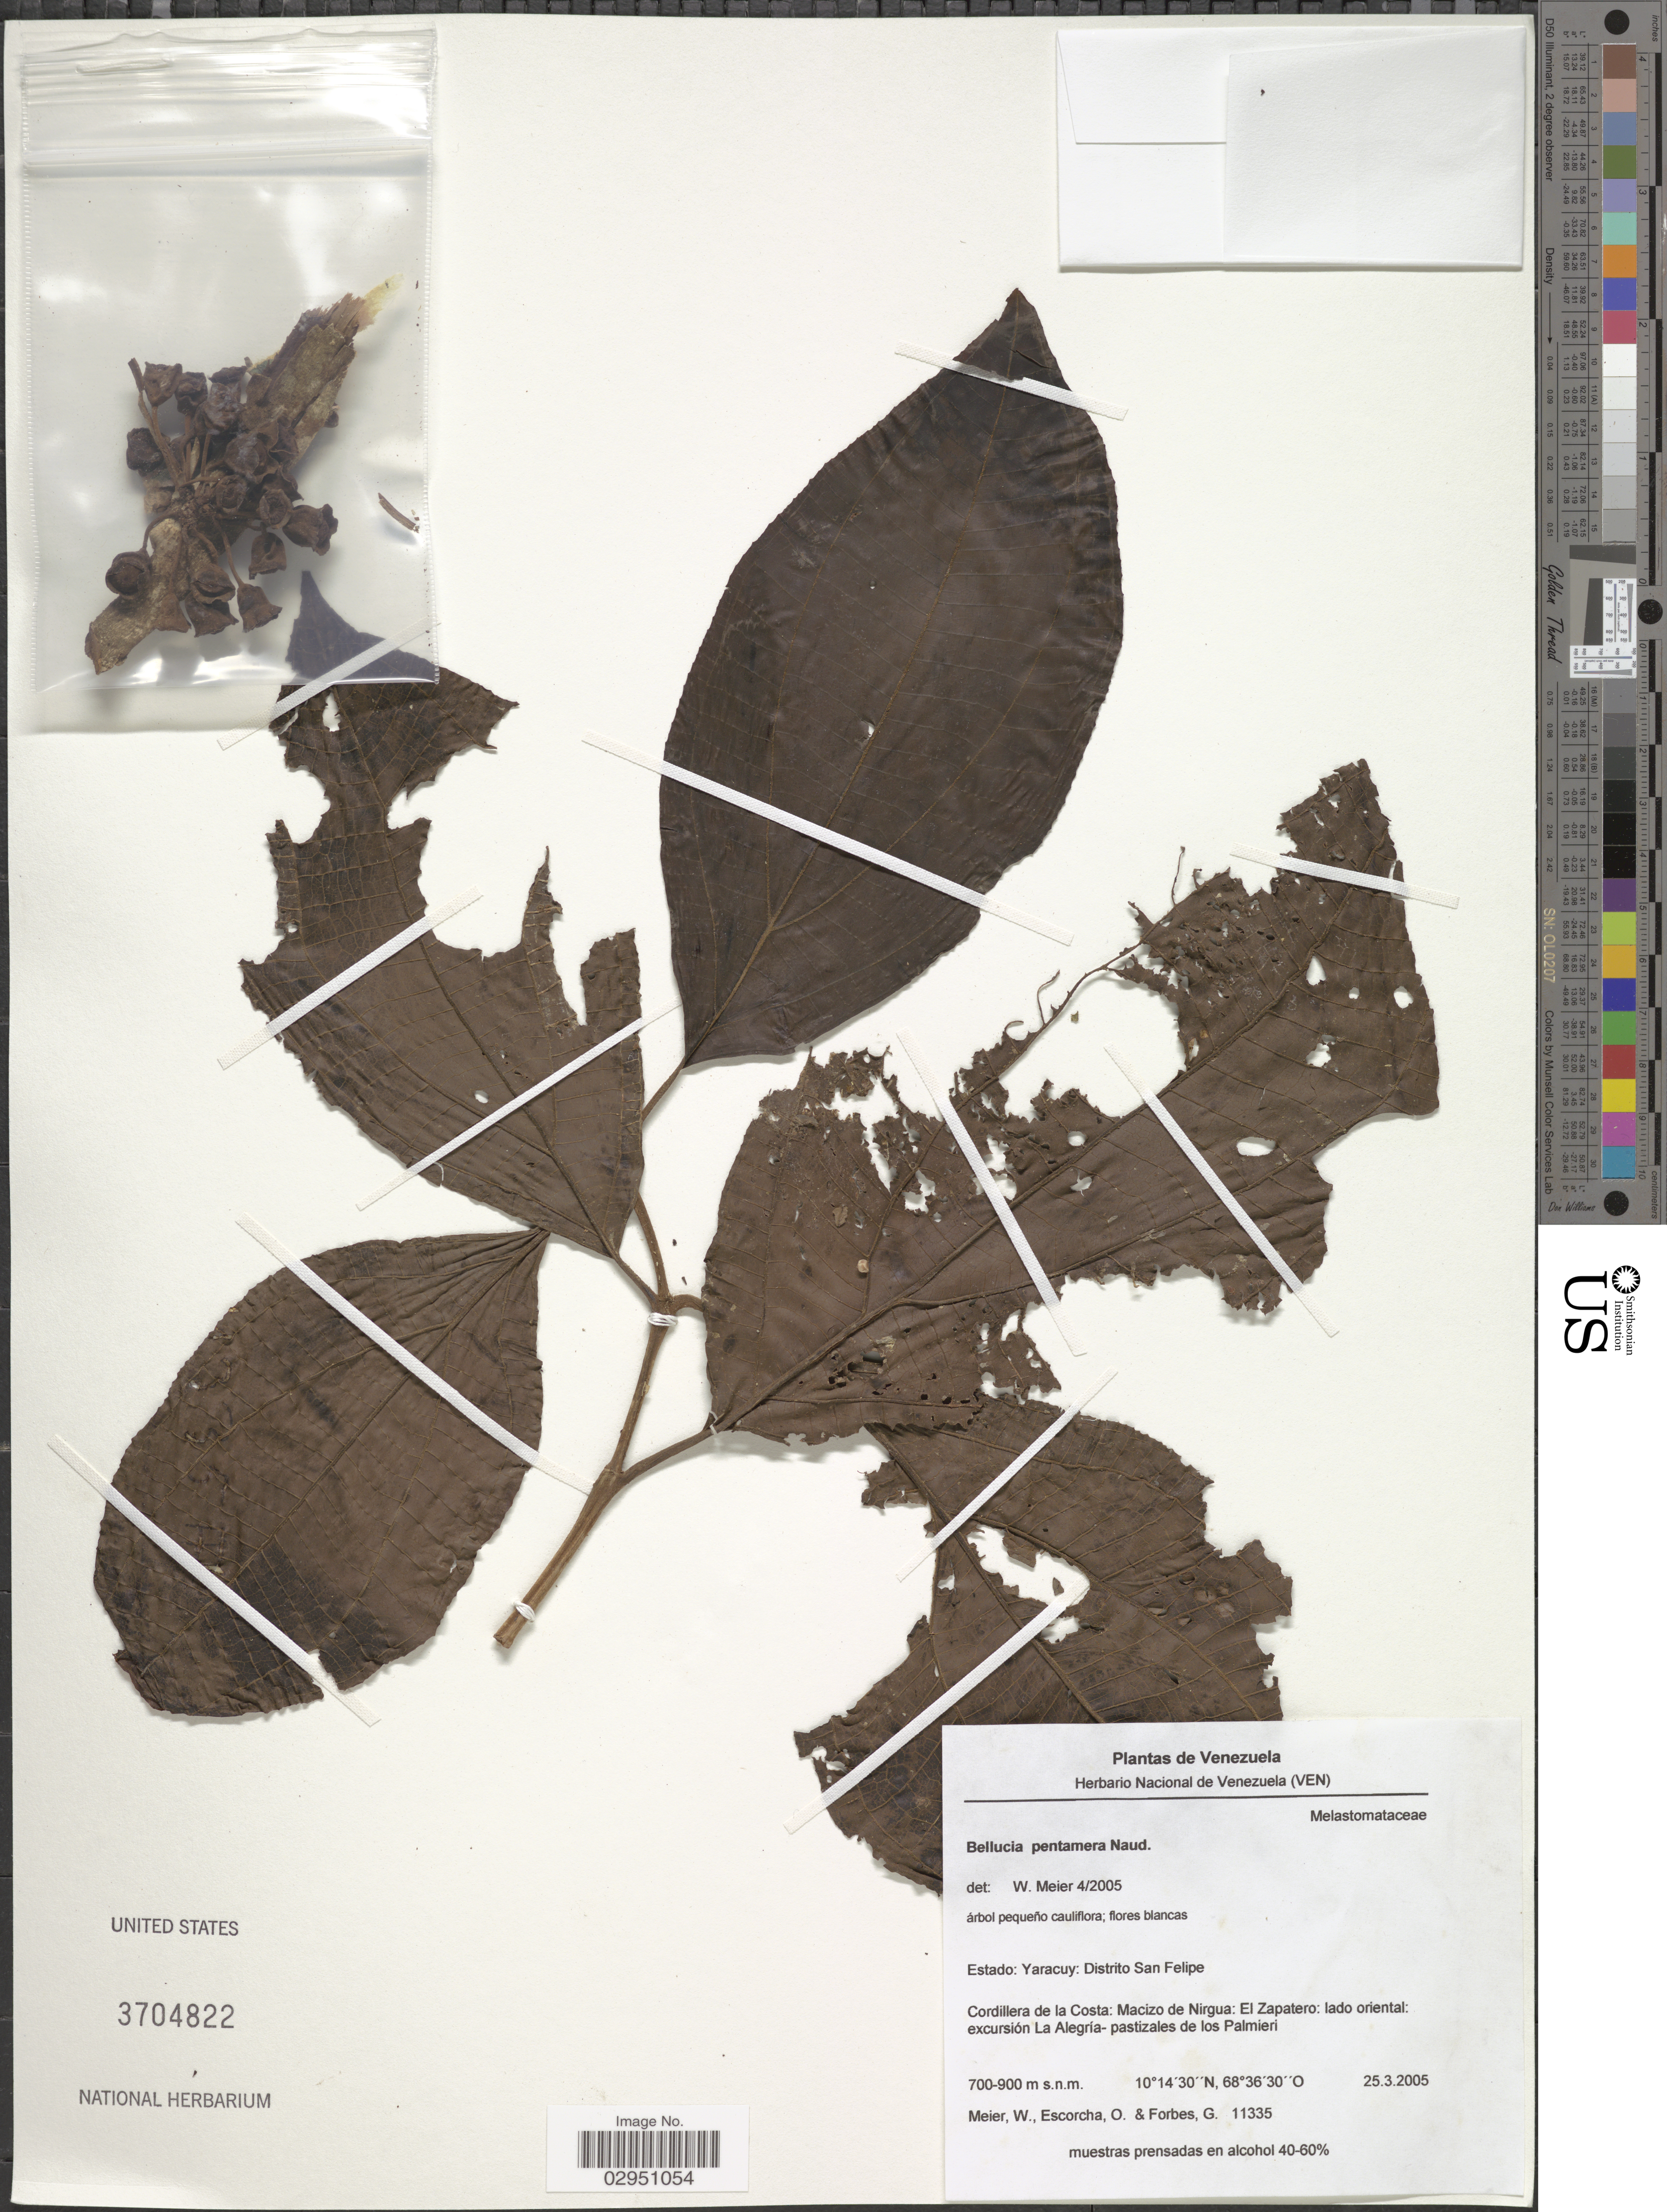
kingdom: Plantae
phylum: Tracheophyta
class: Magnoliopsida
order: Myrtales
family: Melastomataceae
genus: Bellucia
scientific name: Bellucia pentamera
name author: Naudin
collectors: W. Meier, O. Escorcha & G. Forbes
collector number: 11335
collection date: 2005-03-25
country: Venezuela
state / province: Yaracuy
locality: Distrito San Felipe. Cordillera de la Costa: Macizo de Nirgua: El Zapatero: lado oriental: excursión La Alegría- pastizales de los Palmieri.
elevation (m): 700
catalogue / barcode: US 3704822